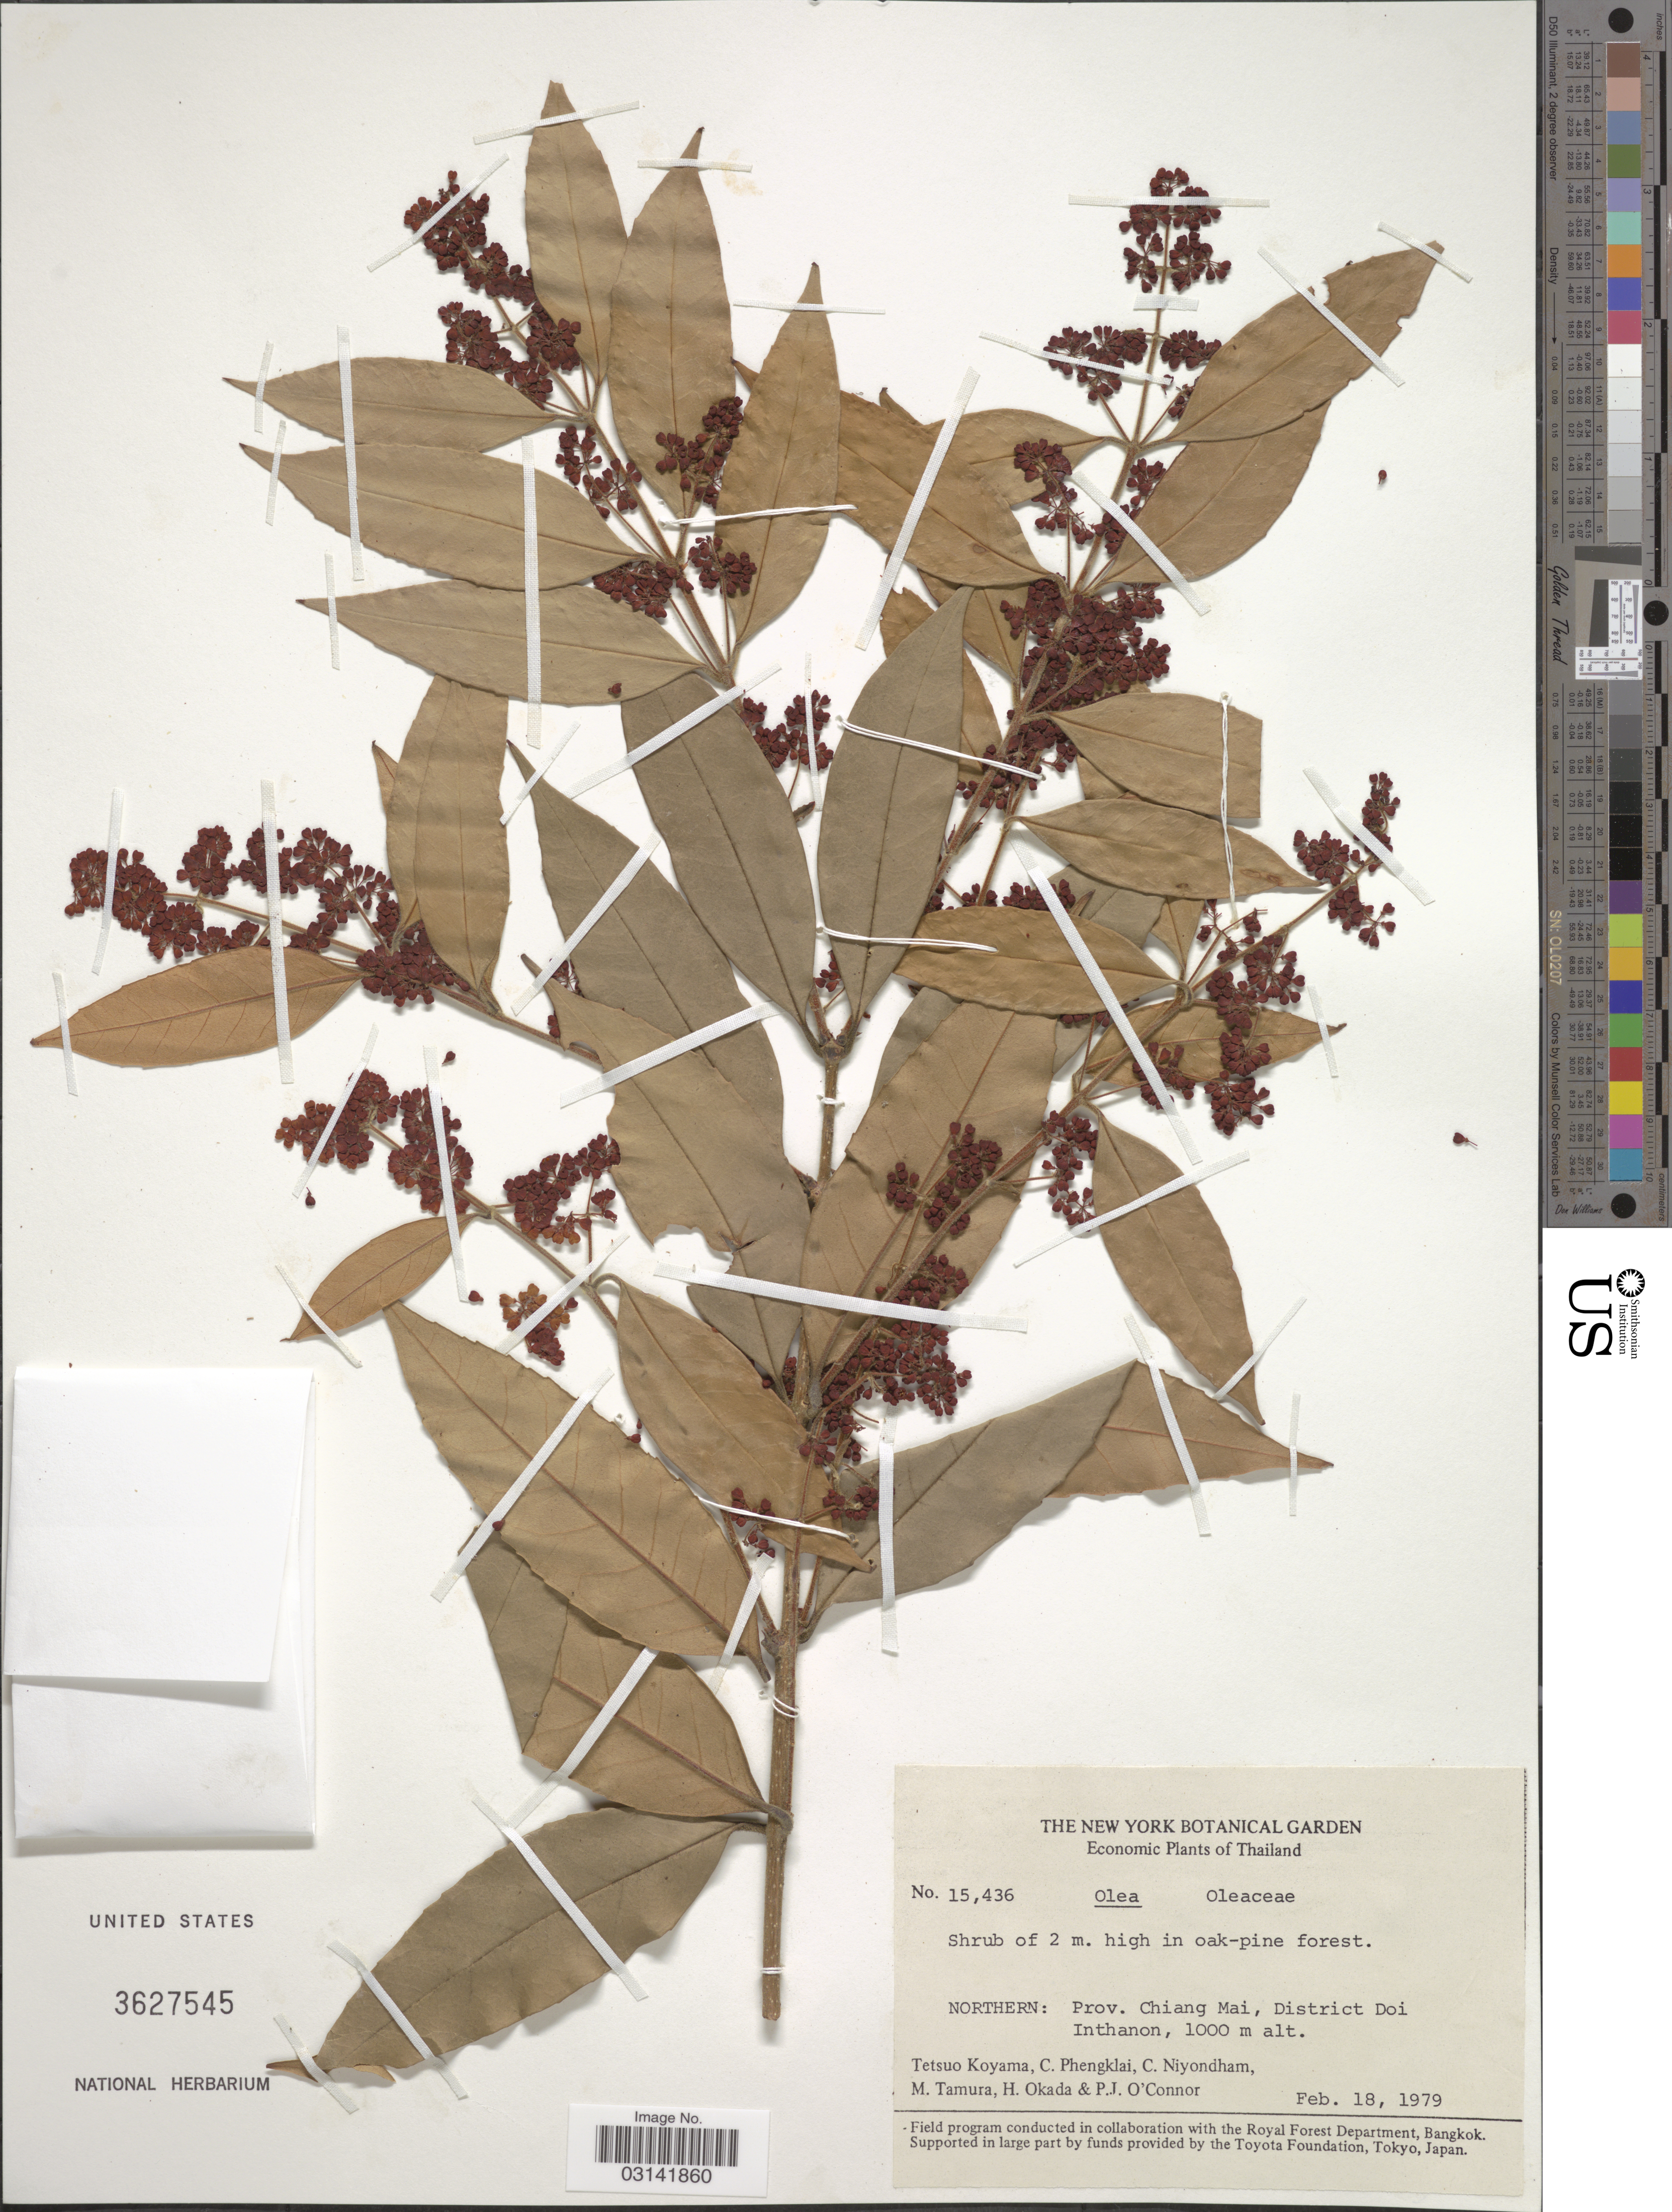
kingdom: Plantae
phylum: Tracheophyta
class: Magnoliopsida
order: Lamiales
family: Oleaceae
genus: Olea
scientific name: Olea sp.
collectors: T. Koyama, C. Phengklai, C. Niyondham, M. Tamura & et al.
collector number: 15436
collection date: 1979-02-18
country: Thailand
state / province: Chiang Mai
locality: Northern: Prov. Chiang Mai, District Doi Inthanon.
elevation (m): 1000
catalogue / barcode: US 3627545